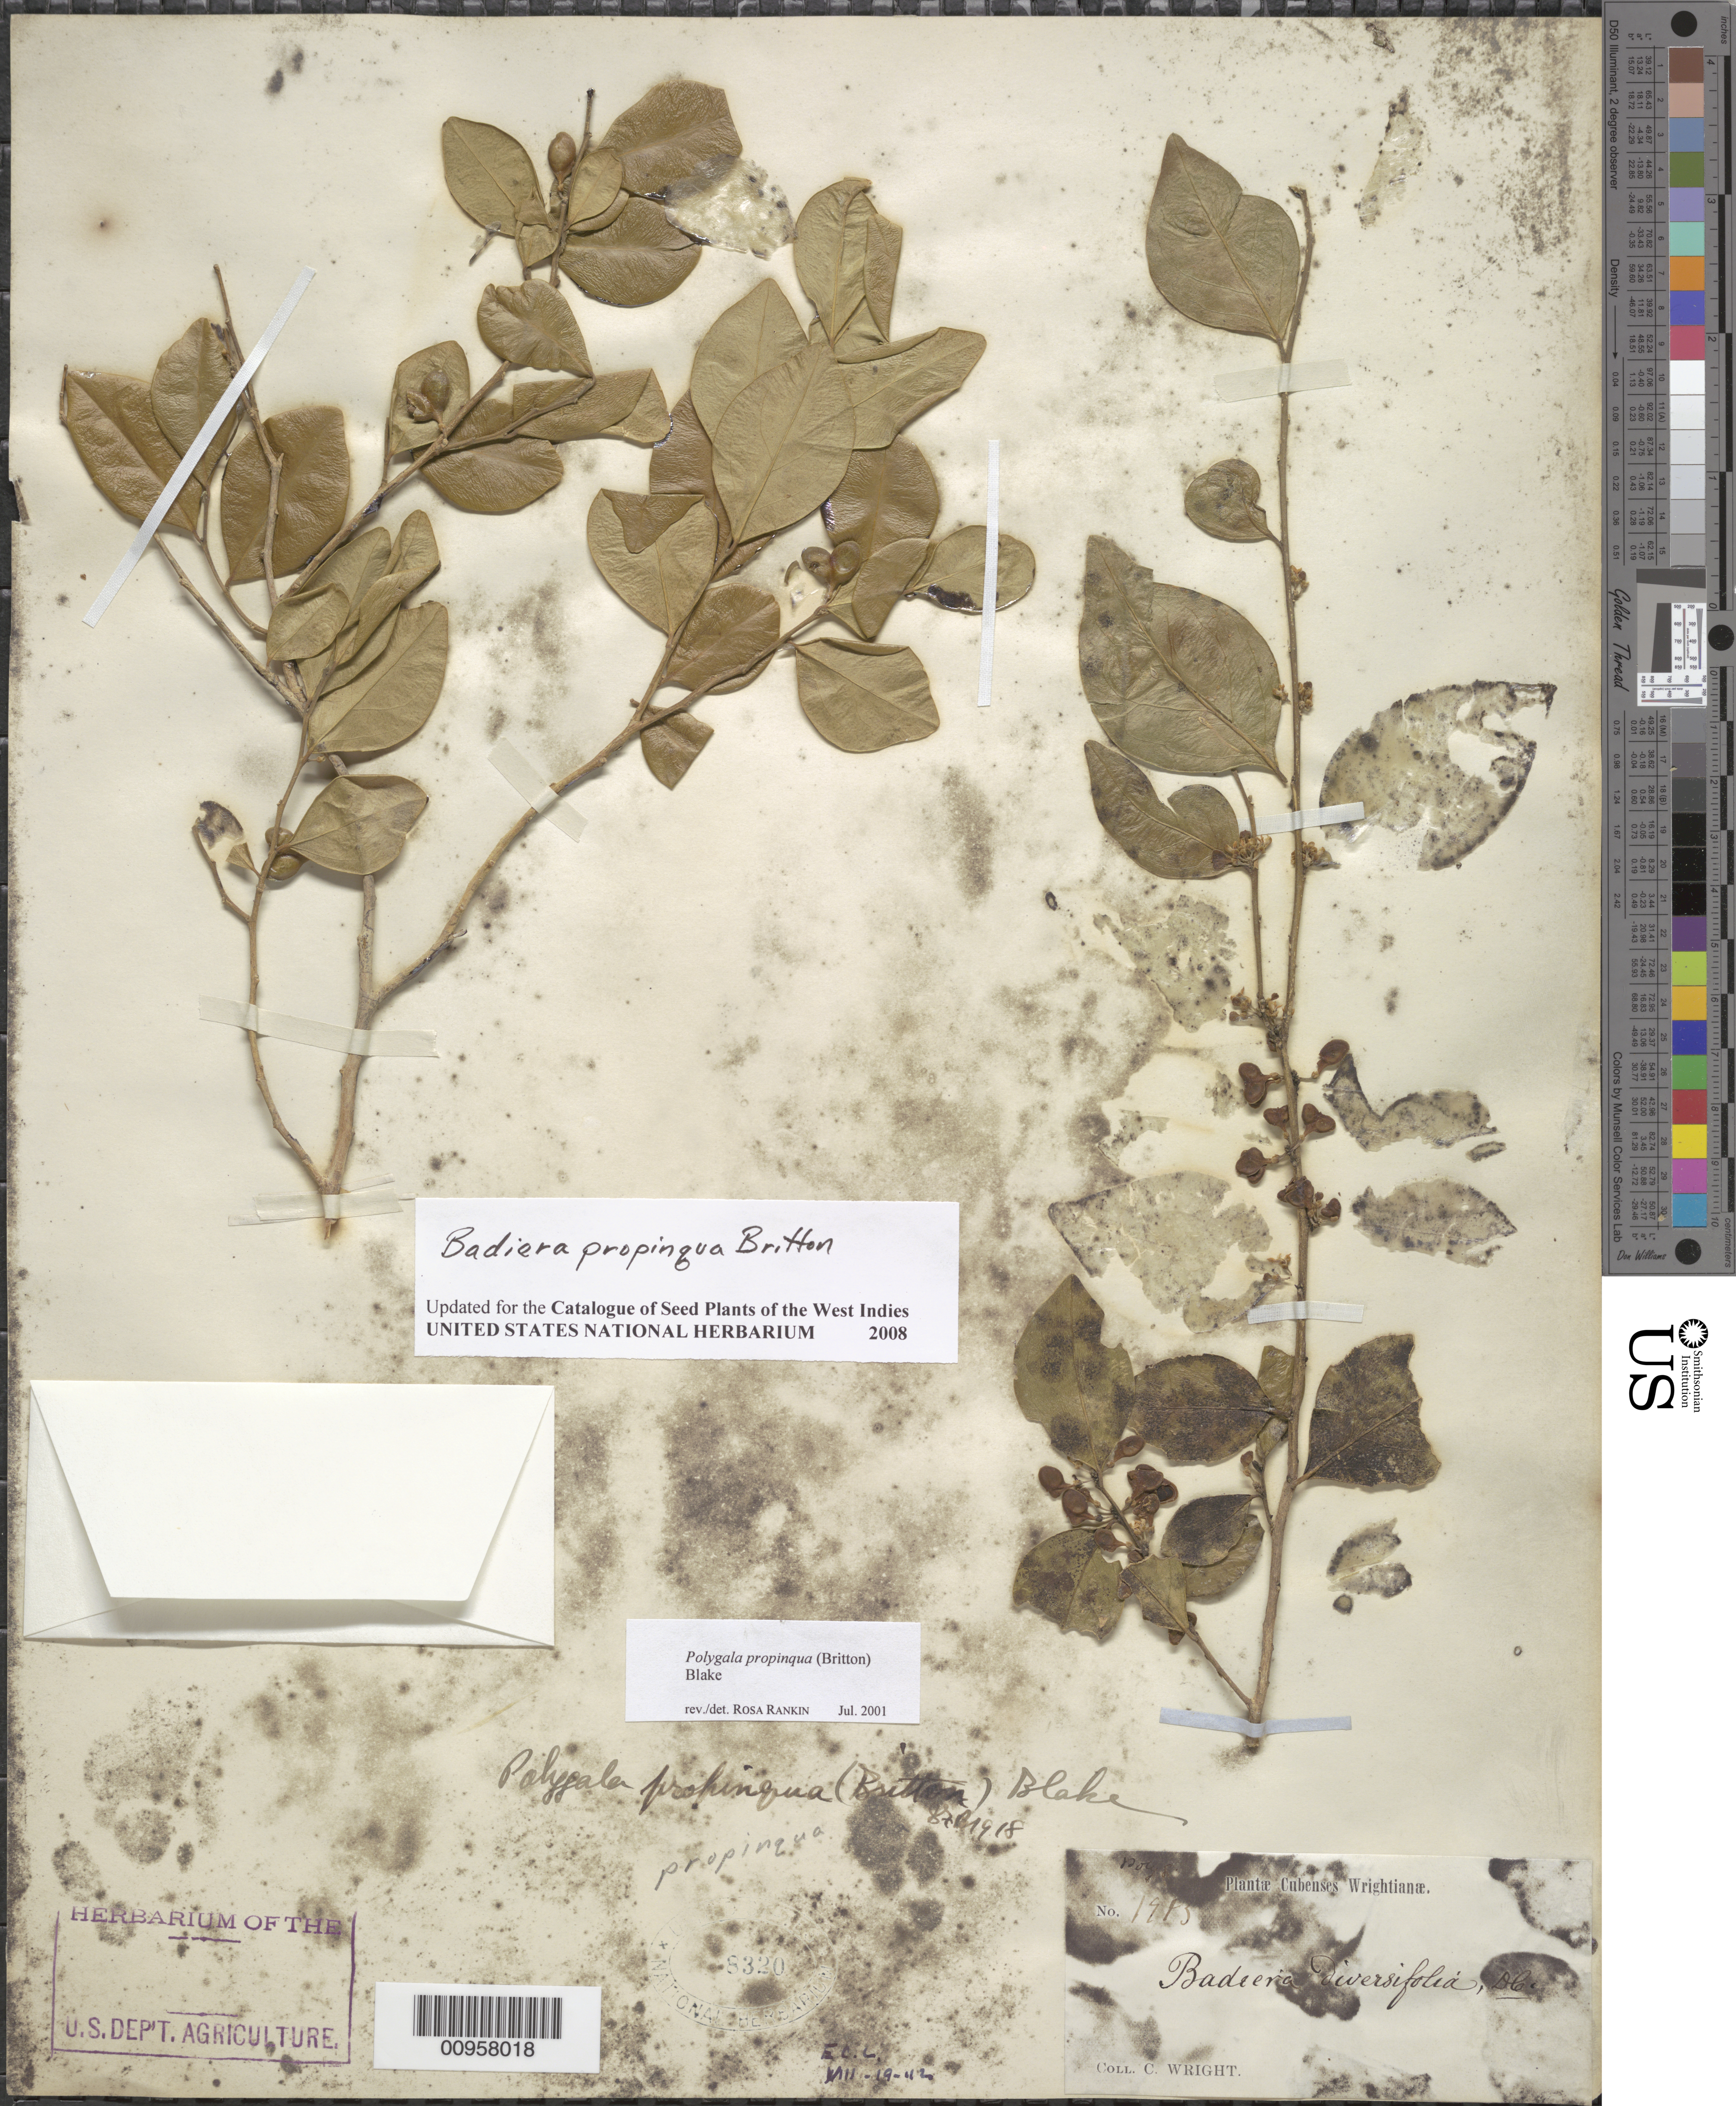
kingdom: Plantae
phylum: Tracheophyta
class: Magnoliopsida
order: Fabales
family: Polygalaceae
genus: Badiera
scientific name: Badiera propinqua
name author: Britton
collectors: C. Wright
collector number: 1913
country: Cuba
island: Cuba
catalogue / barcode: US 8320